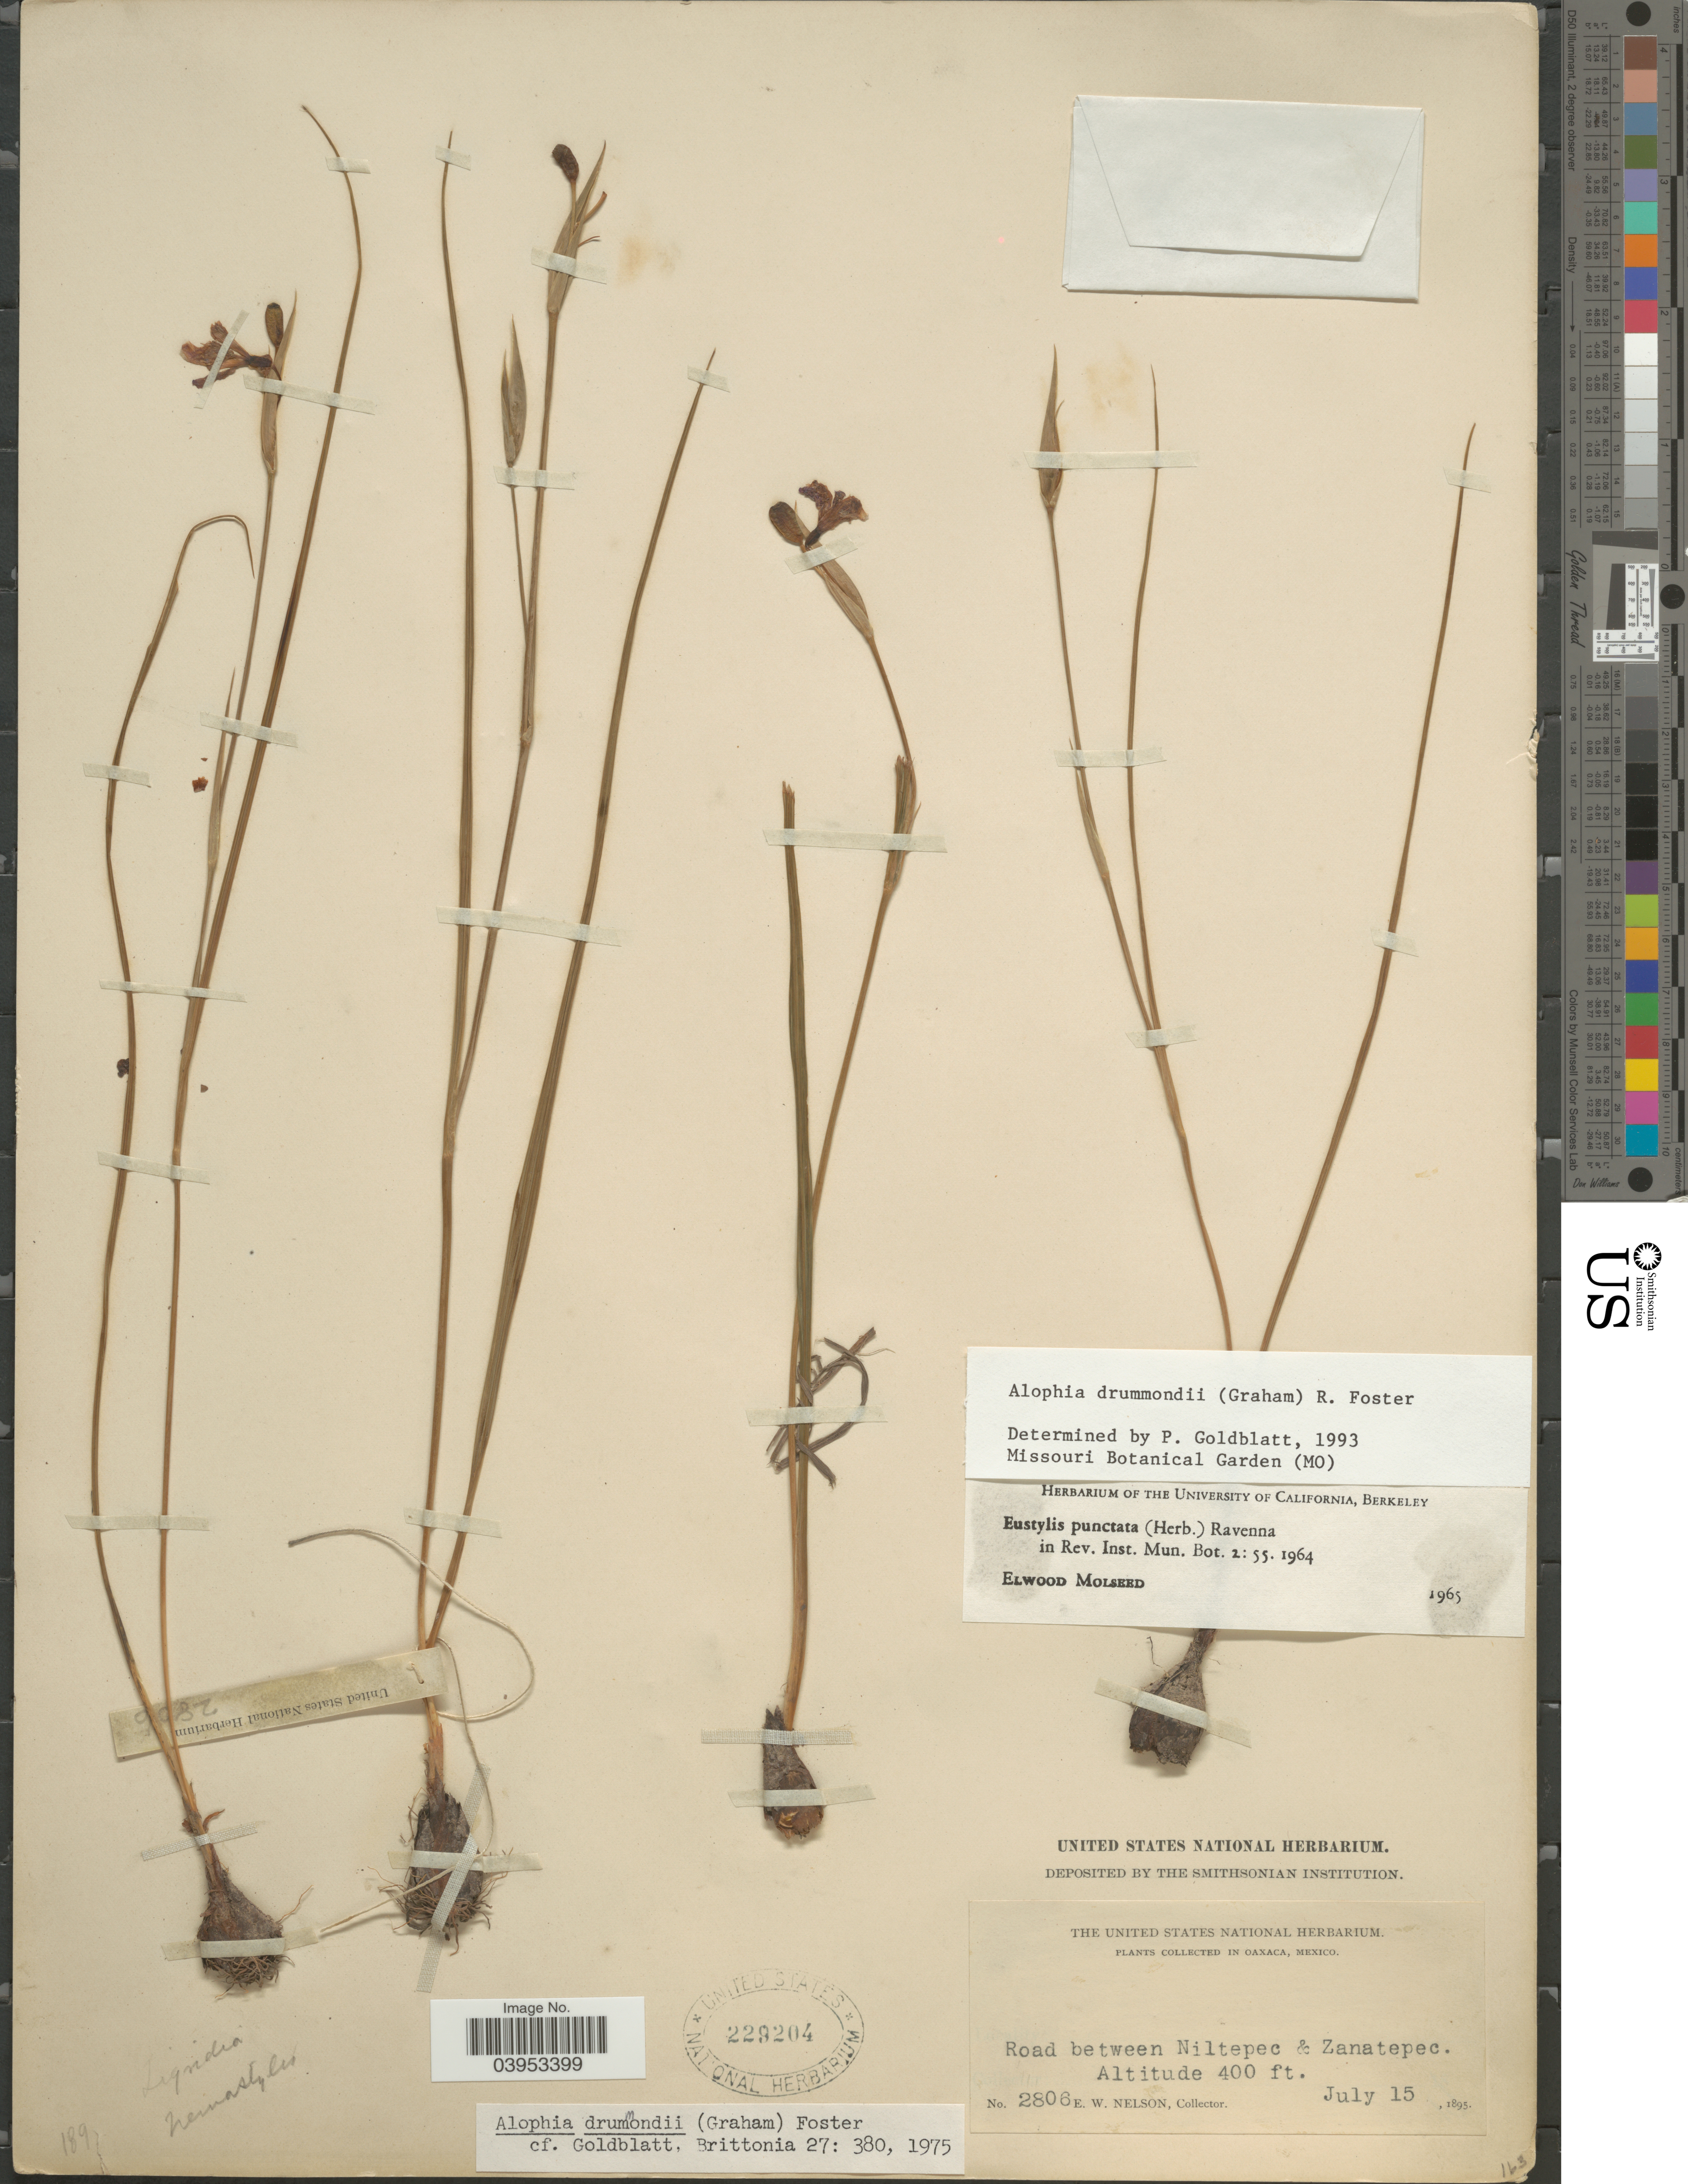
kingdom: Plantae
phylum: Tracheophyta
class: Liliopsida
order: Asparagales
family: Iridaceae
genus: Alophia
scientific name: Alophia drummondii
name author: (Graham) R.C. Foster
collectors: E. W. Nelson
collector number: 2806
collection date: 1895-07-15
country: Mexico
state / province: Oaxaca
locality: Road between Niltepec & Zanatepec.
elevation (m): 122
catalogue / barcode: US 229204